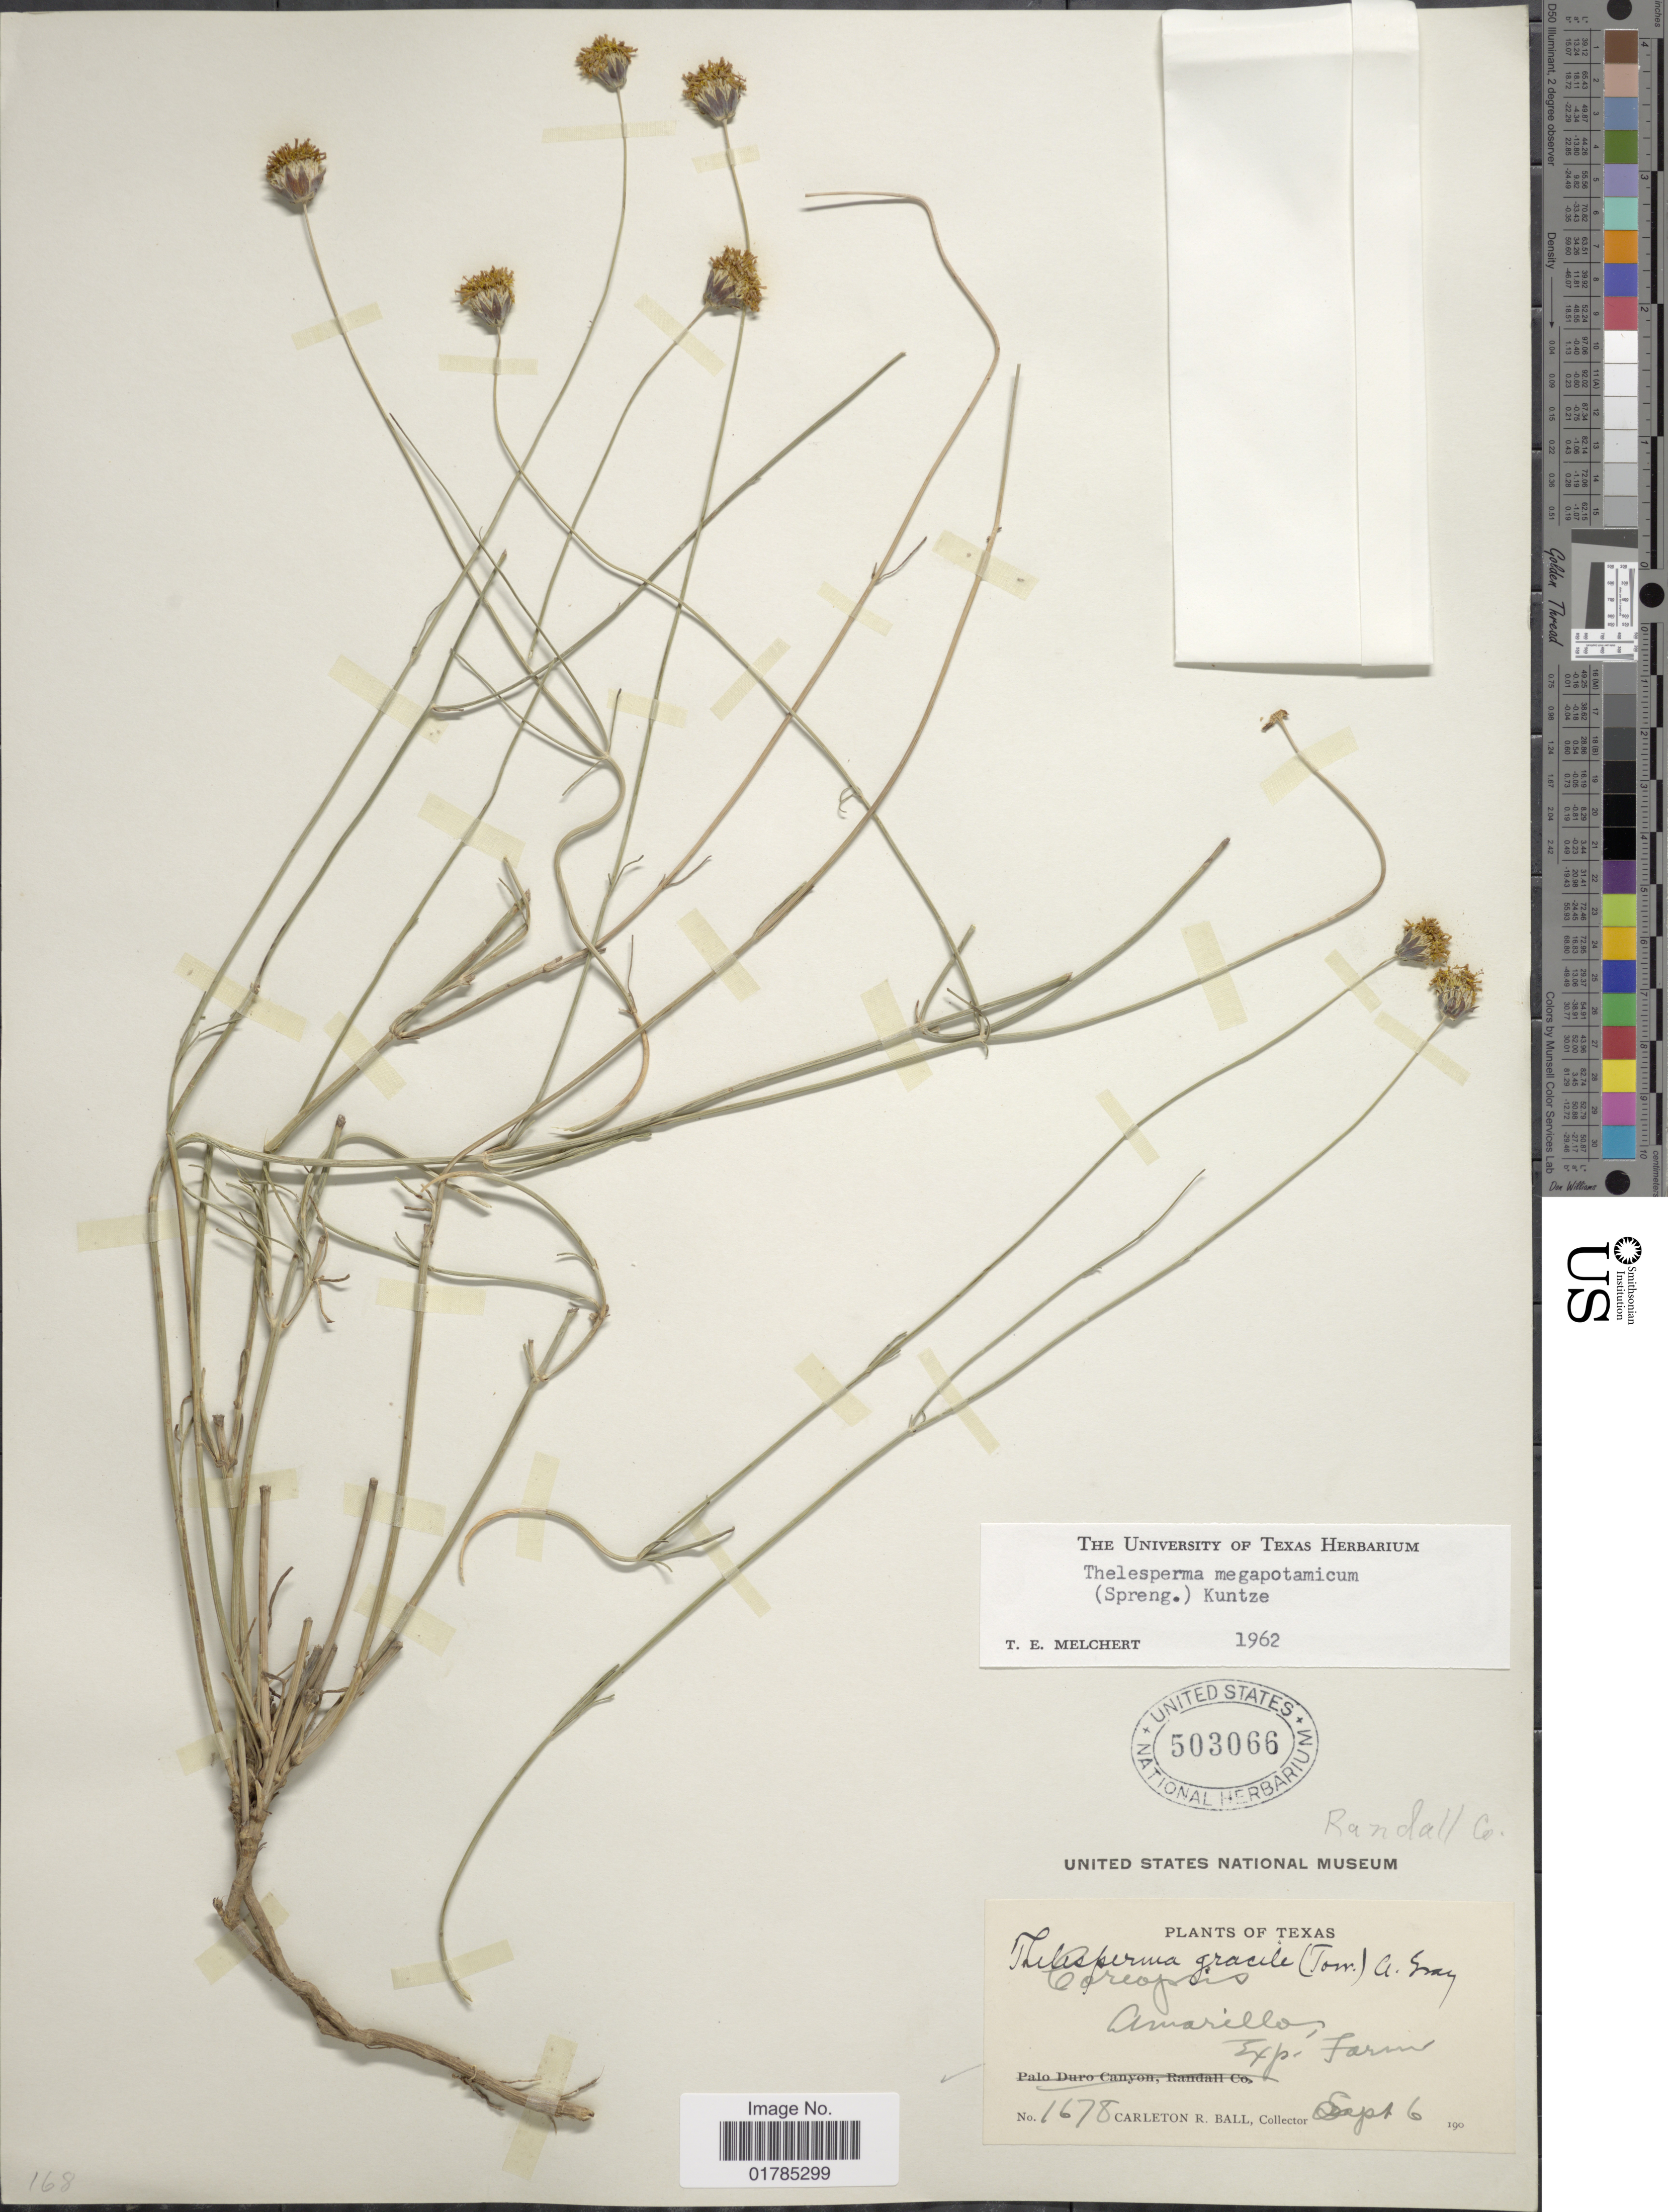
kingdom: Plantae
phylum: Tracheophyta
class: Magnoliopsida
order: Asterales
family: Asteraceae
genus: Thelesperma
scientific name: Thelesperma megapotamicum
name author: (Spreng.) Herter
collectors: C. R. Ball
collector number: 1678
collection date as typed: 190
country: United States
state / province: Texas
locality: Amarillo, Exp. farm.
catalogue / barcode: US 503066